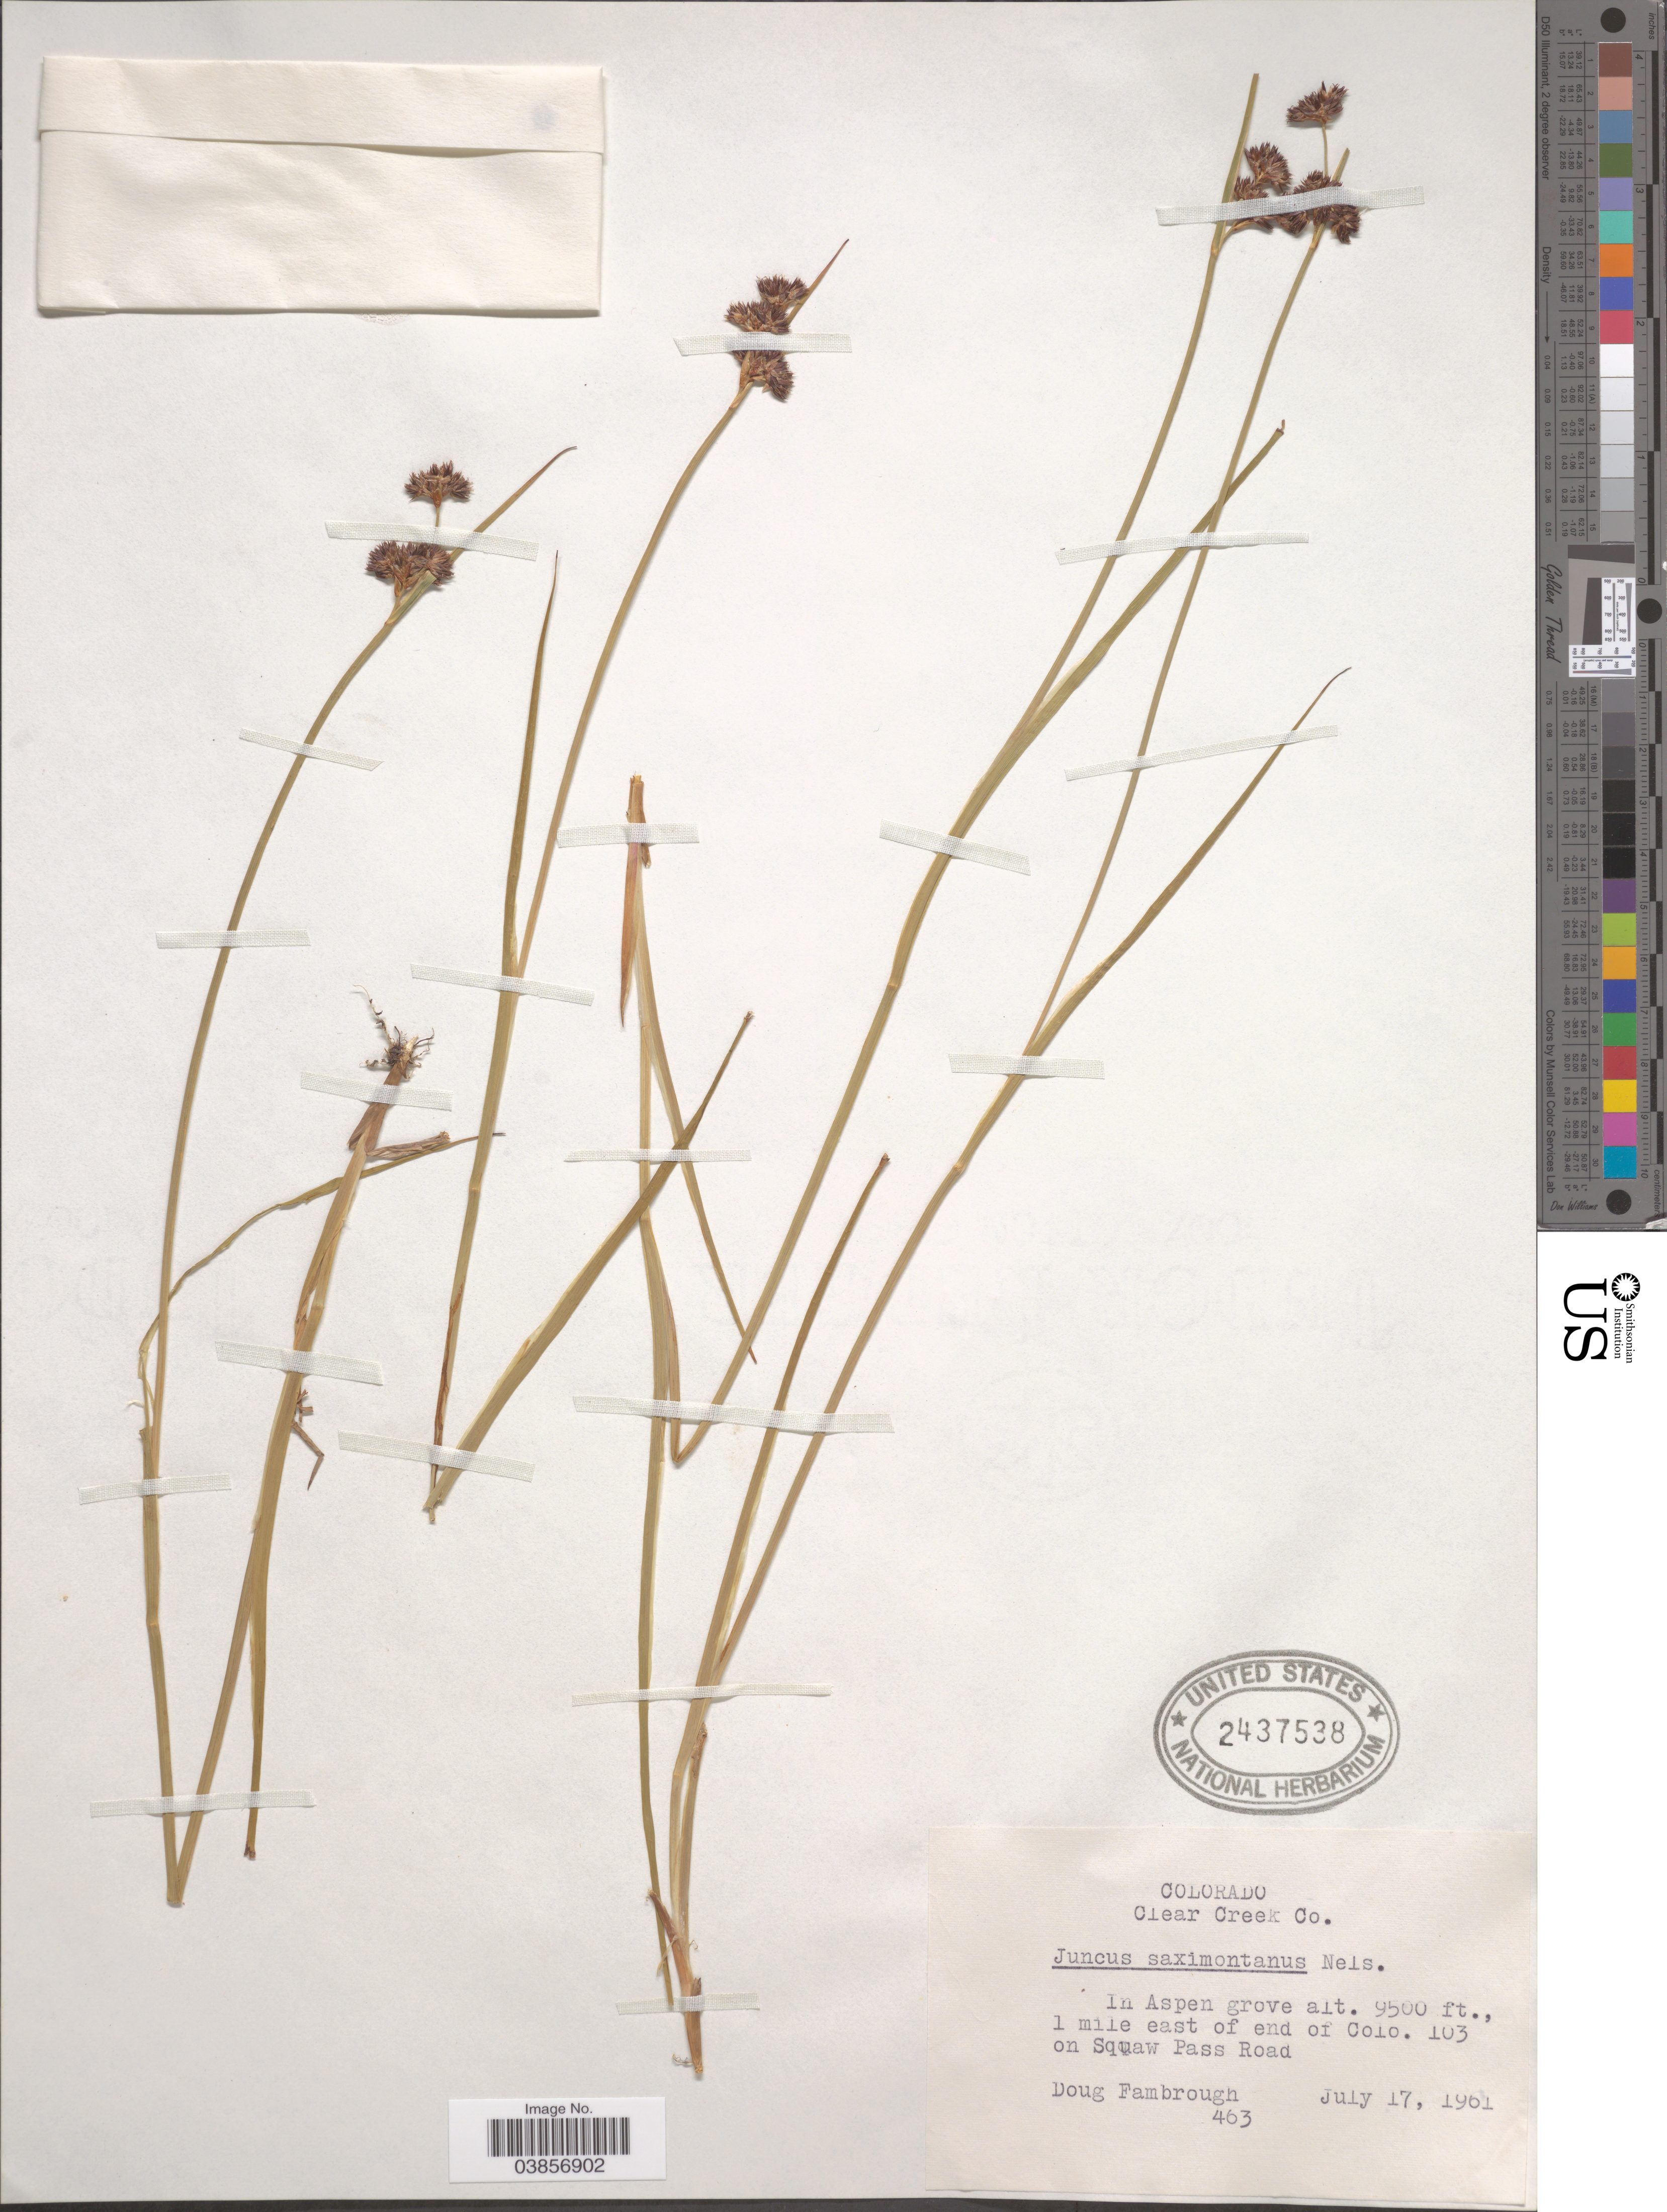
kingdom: Plantae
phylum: Tracheophyta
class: Liliopsida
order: Poales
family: Juncaceae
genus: Juncus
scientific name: Juncus saximontanus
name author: A. Nelson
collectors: D. Fambrough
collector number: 463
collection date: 1961-07-17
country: United States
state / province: Colorado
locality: Clear Creek Co. In Aspen grove, 1 mile east of end of Colo. 103 on Squaw Pass Road.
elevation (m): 2896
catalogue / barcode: US 2437538